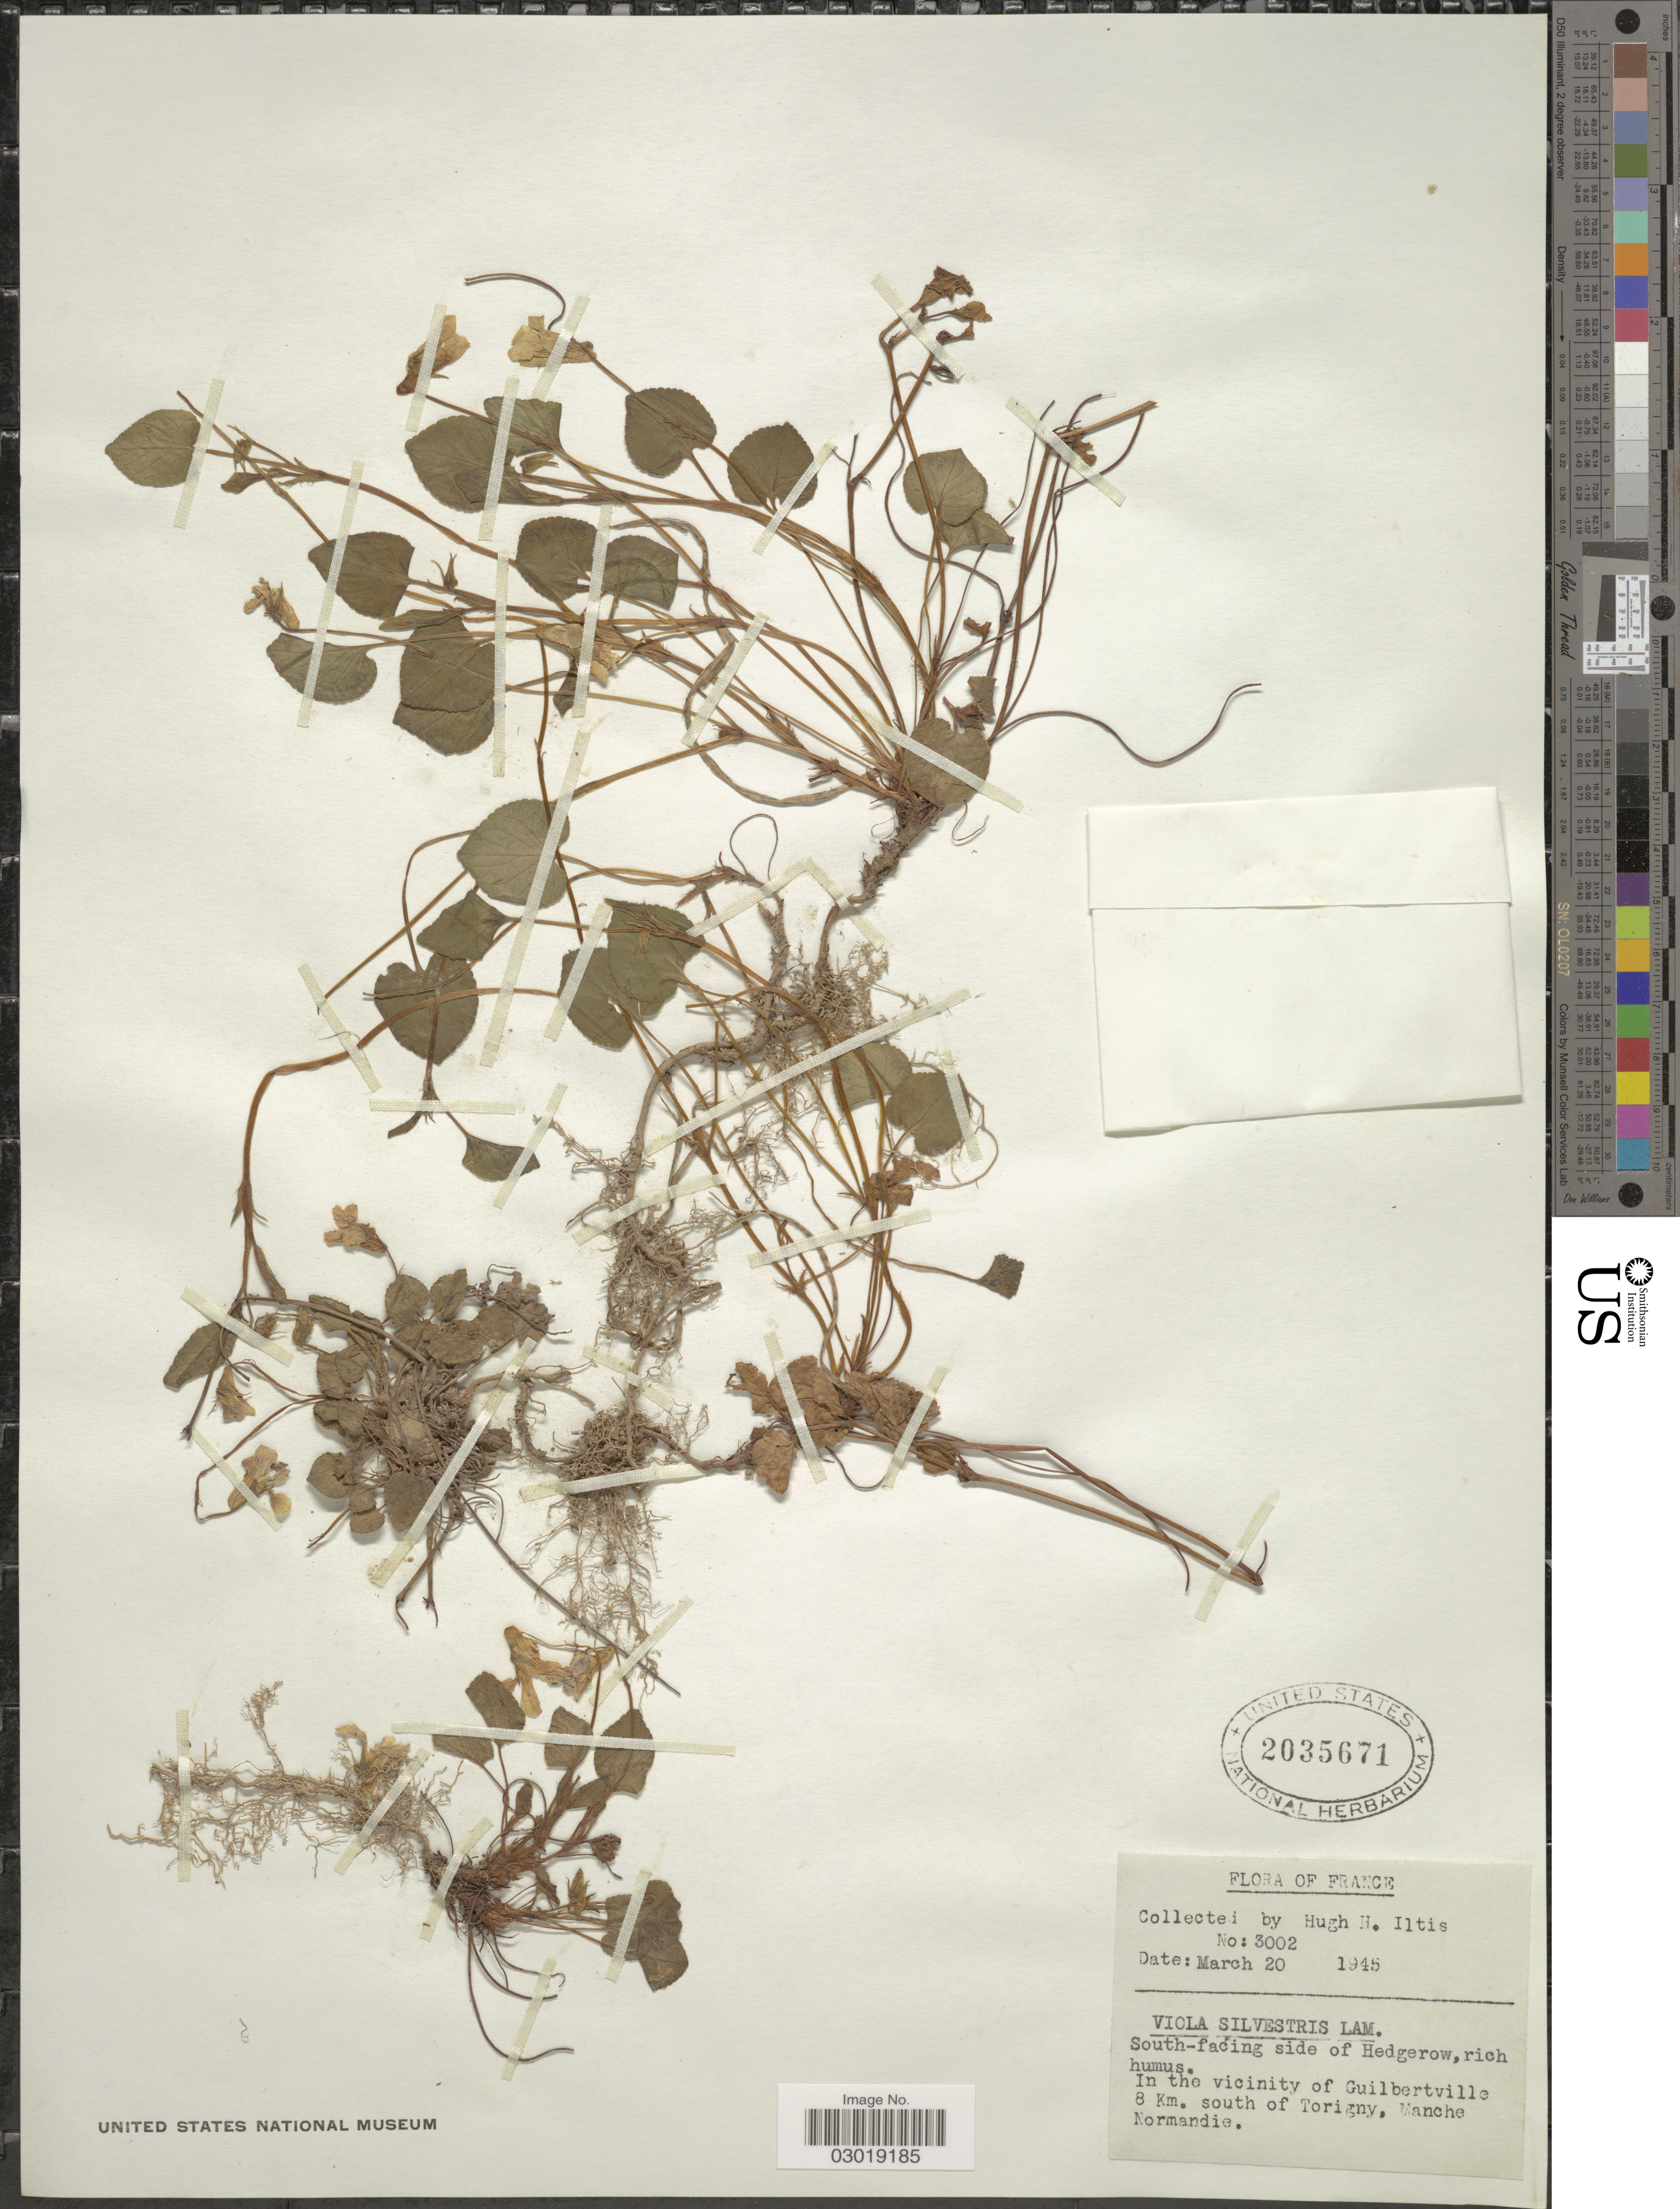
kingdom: Plantae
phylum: Tracheophyta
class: Magnoliopsida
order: Malpighiales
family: Violaceae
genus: Viola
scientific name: Viola sylvestris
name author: Lam.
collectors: H. Iltis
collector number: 3002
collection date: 1945-03-20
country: France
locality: In the vicinity of Guilbertville 8 Km. south of Torigny, Manche Normandie.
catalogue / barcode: US 2035671